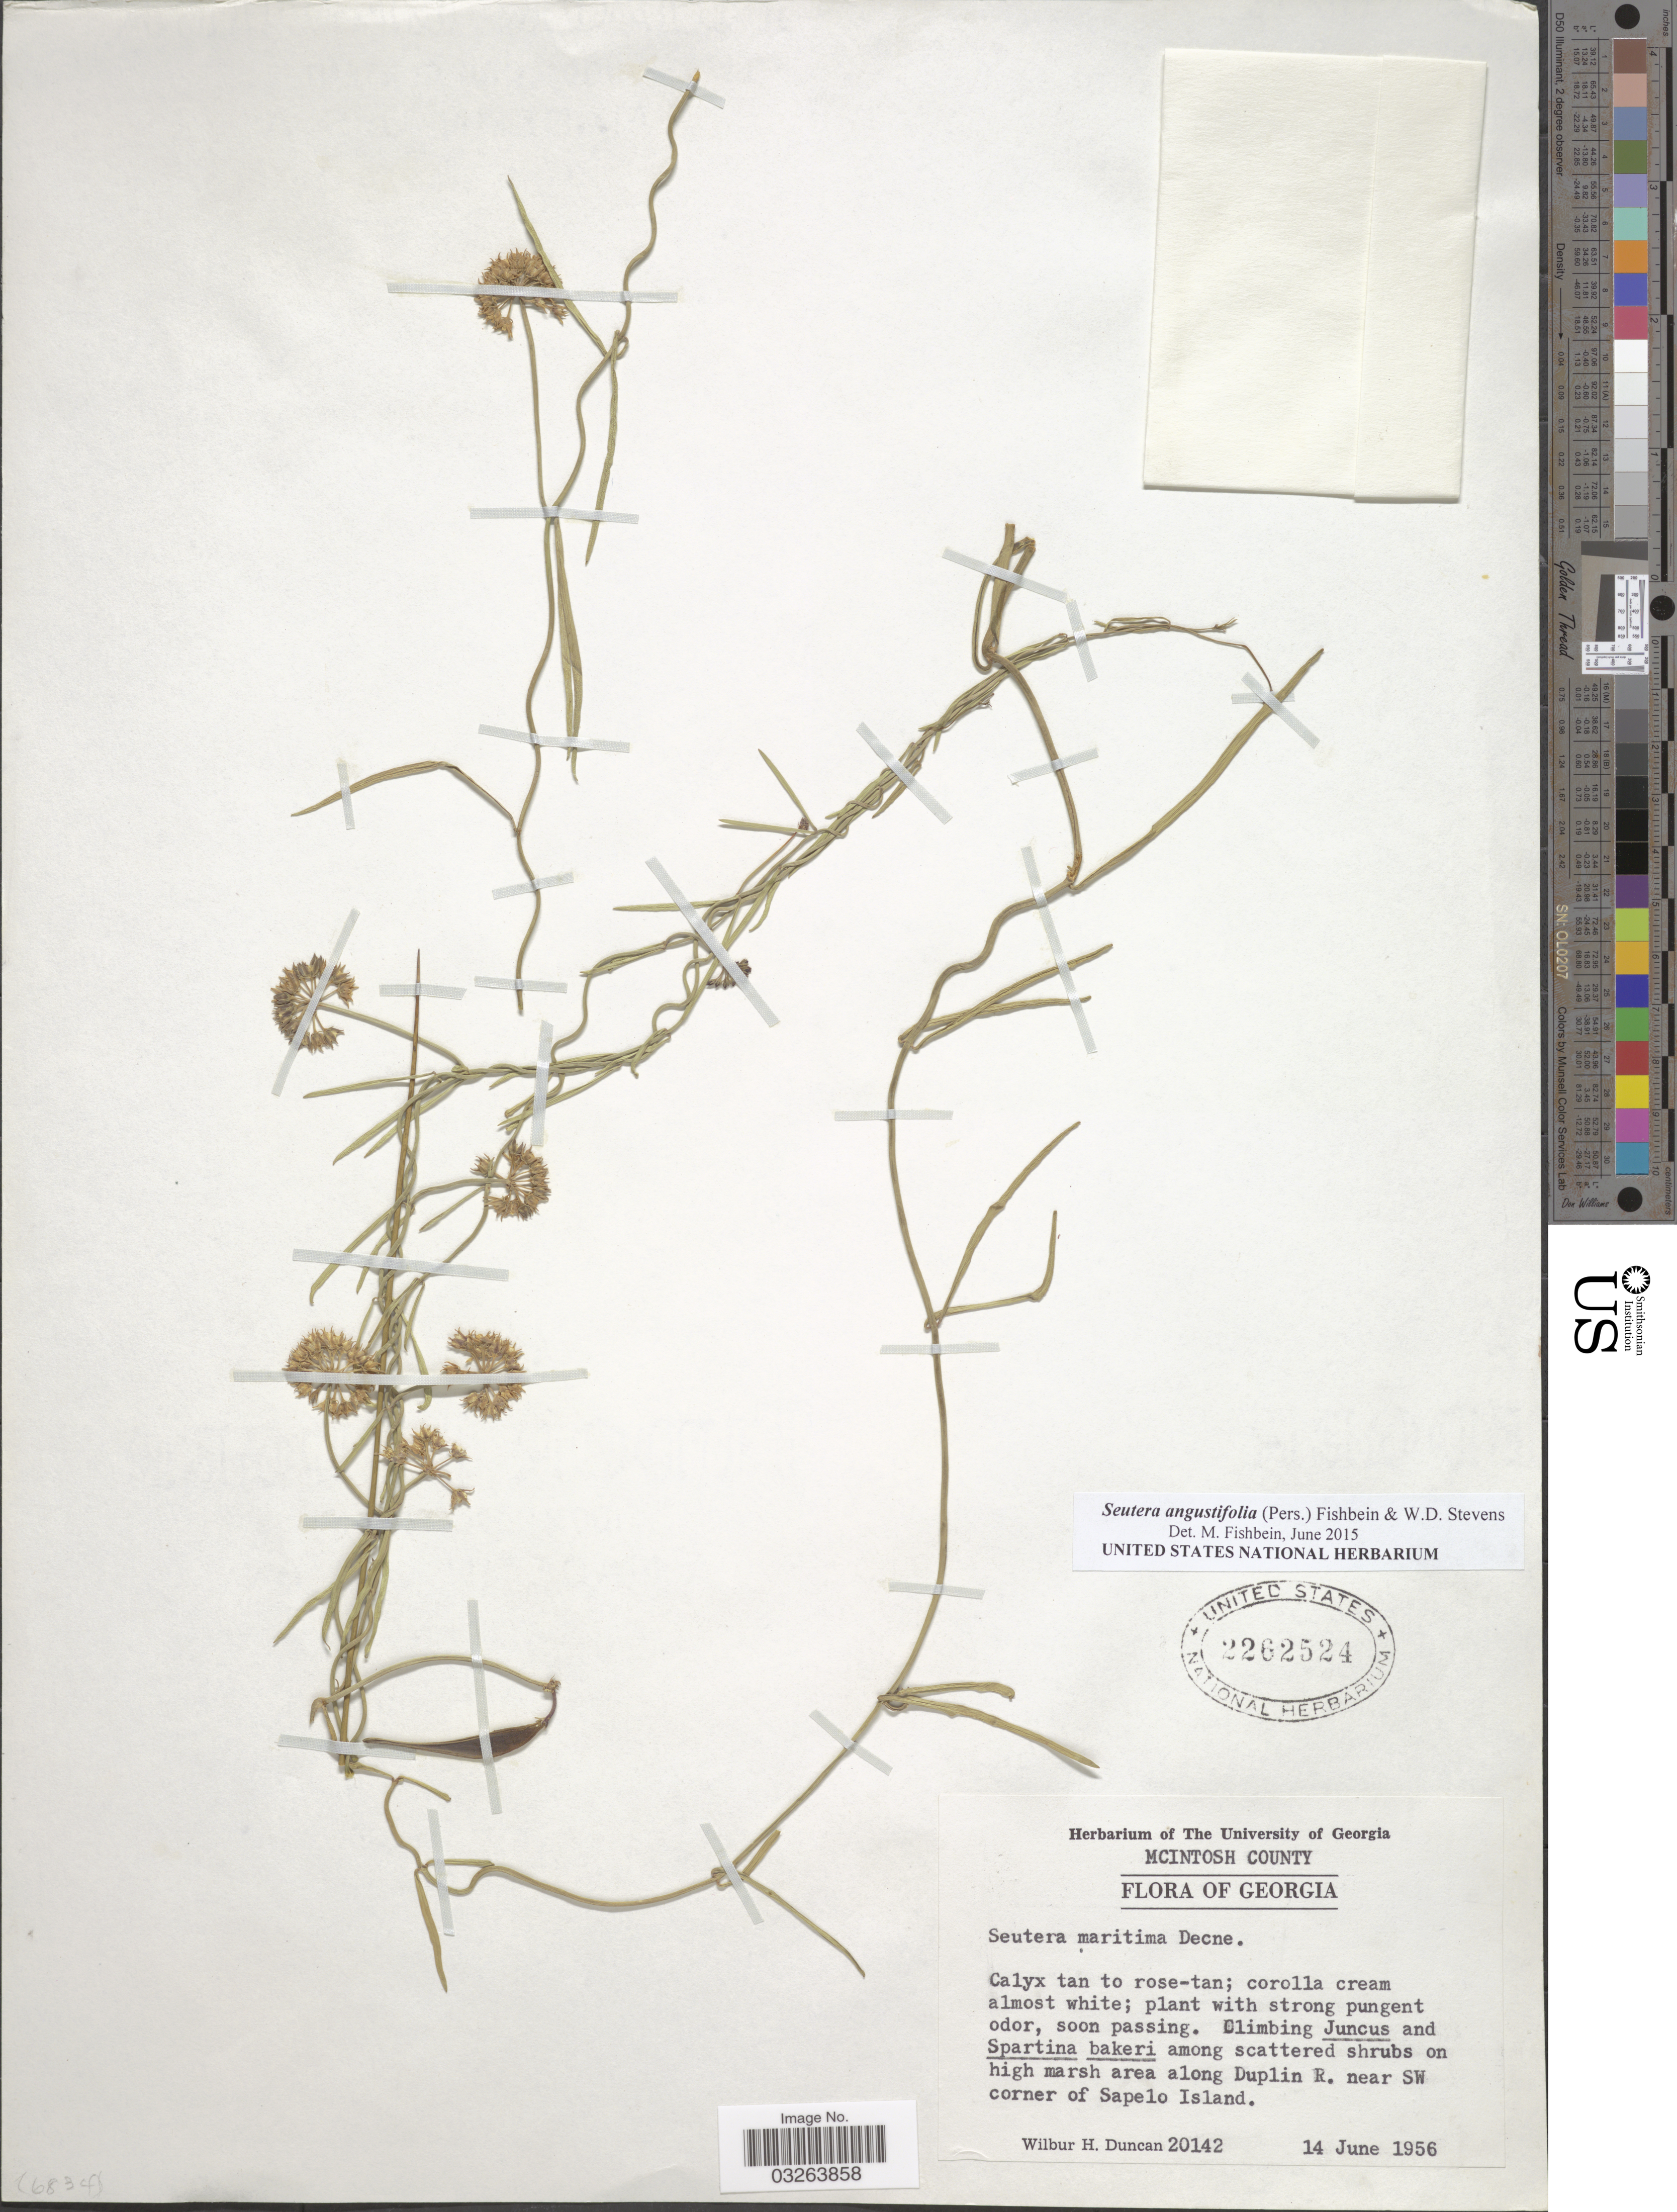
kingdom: Plantae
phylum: Tracheophyta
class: Magnoliopsida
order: Gentianales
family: Apocynaceae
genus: Seutera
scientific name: Seutera angustifolia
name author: Fishbein & W.D. Stevens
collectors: W. H. Duncan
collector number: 20142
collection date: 1956-06-14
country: United States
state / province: Georgia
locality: McIntosh County. Along Duplin R. near SW corner of Sapelo Island.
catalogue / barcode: US 2262524